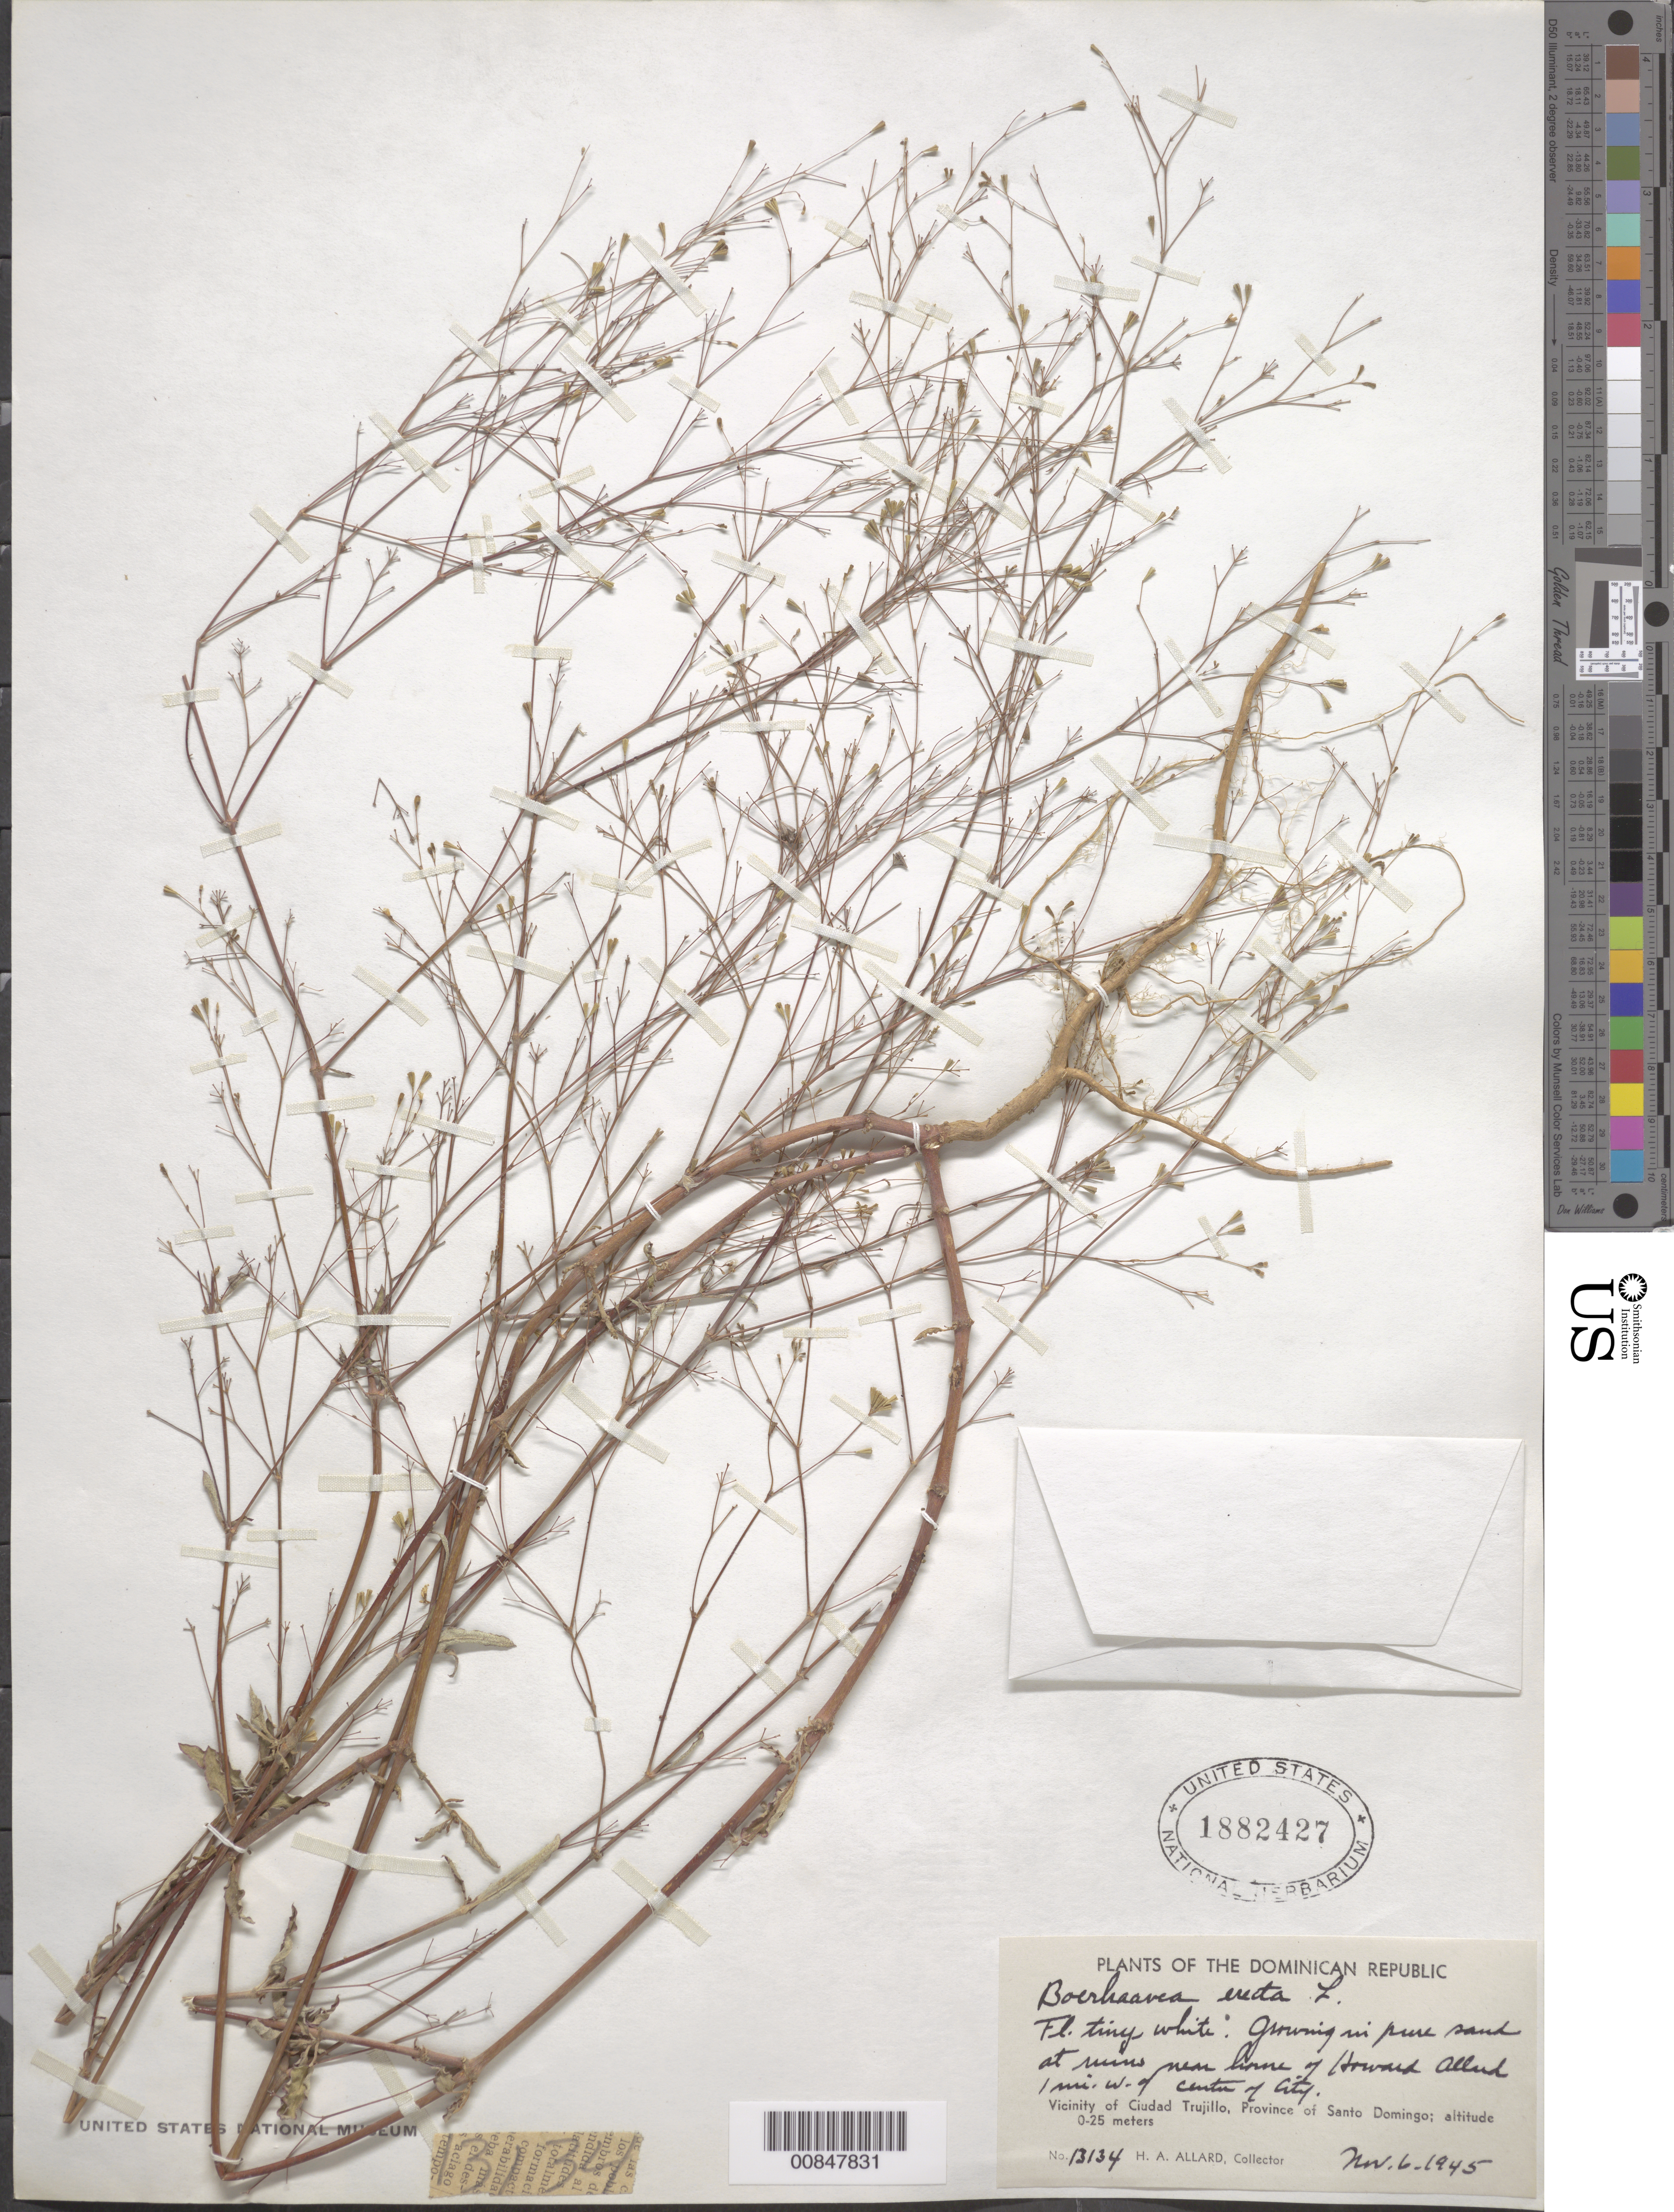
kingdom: Plantae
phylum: Tracheophyta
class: Magnoliopsida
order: Caryophyllales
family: Nyctaginaceae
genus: Boerhavia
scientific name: Boerhavia erecta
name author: L.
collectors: H. A. Allard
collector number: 13134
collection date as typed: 06 Nov 1945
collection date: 1945-11-06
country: Dominican Republic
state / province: Distrito Nacional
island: Hispaniola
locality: Vicinity of Ciudad Trujillo, Province of Santo Domingo (obsolete). At ruins near home of Howard Allard's, 1 mi. W of center of city.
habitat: Growing in pure sand.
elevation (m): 0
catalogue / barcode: US 1882427